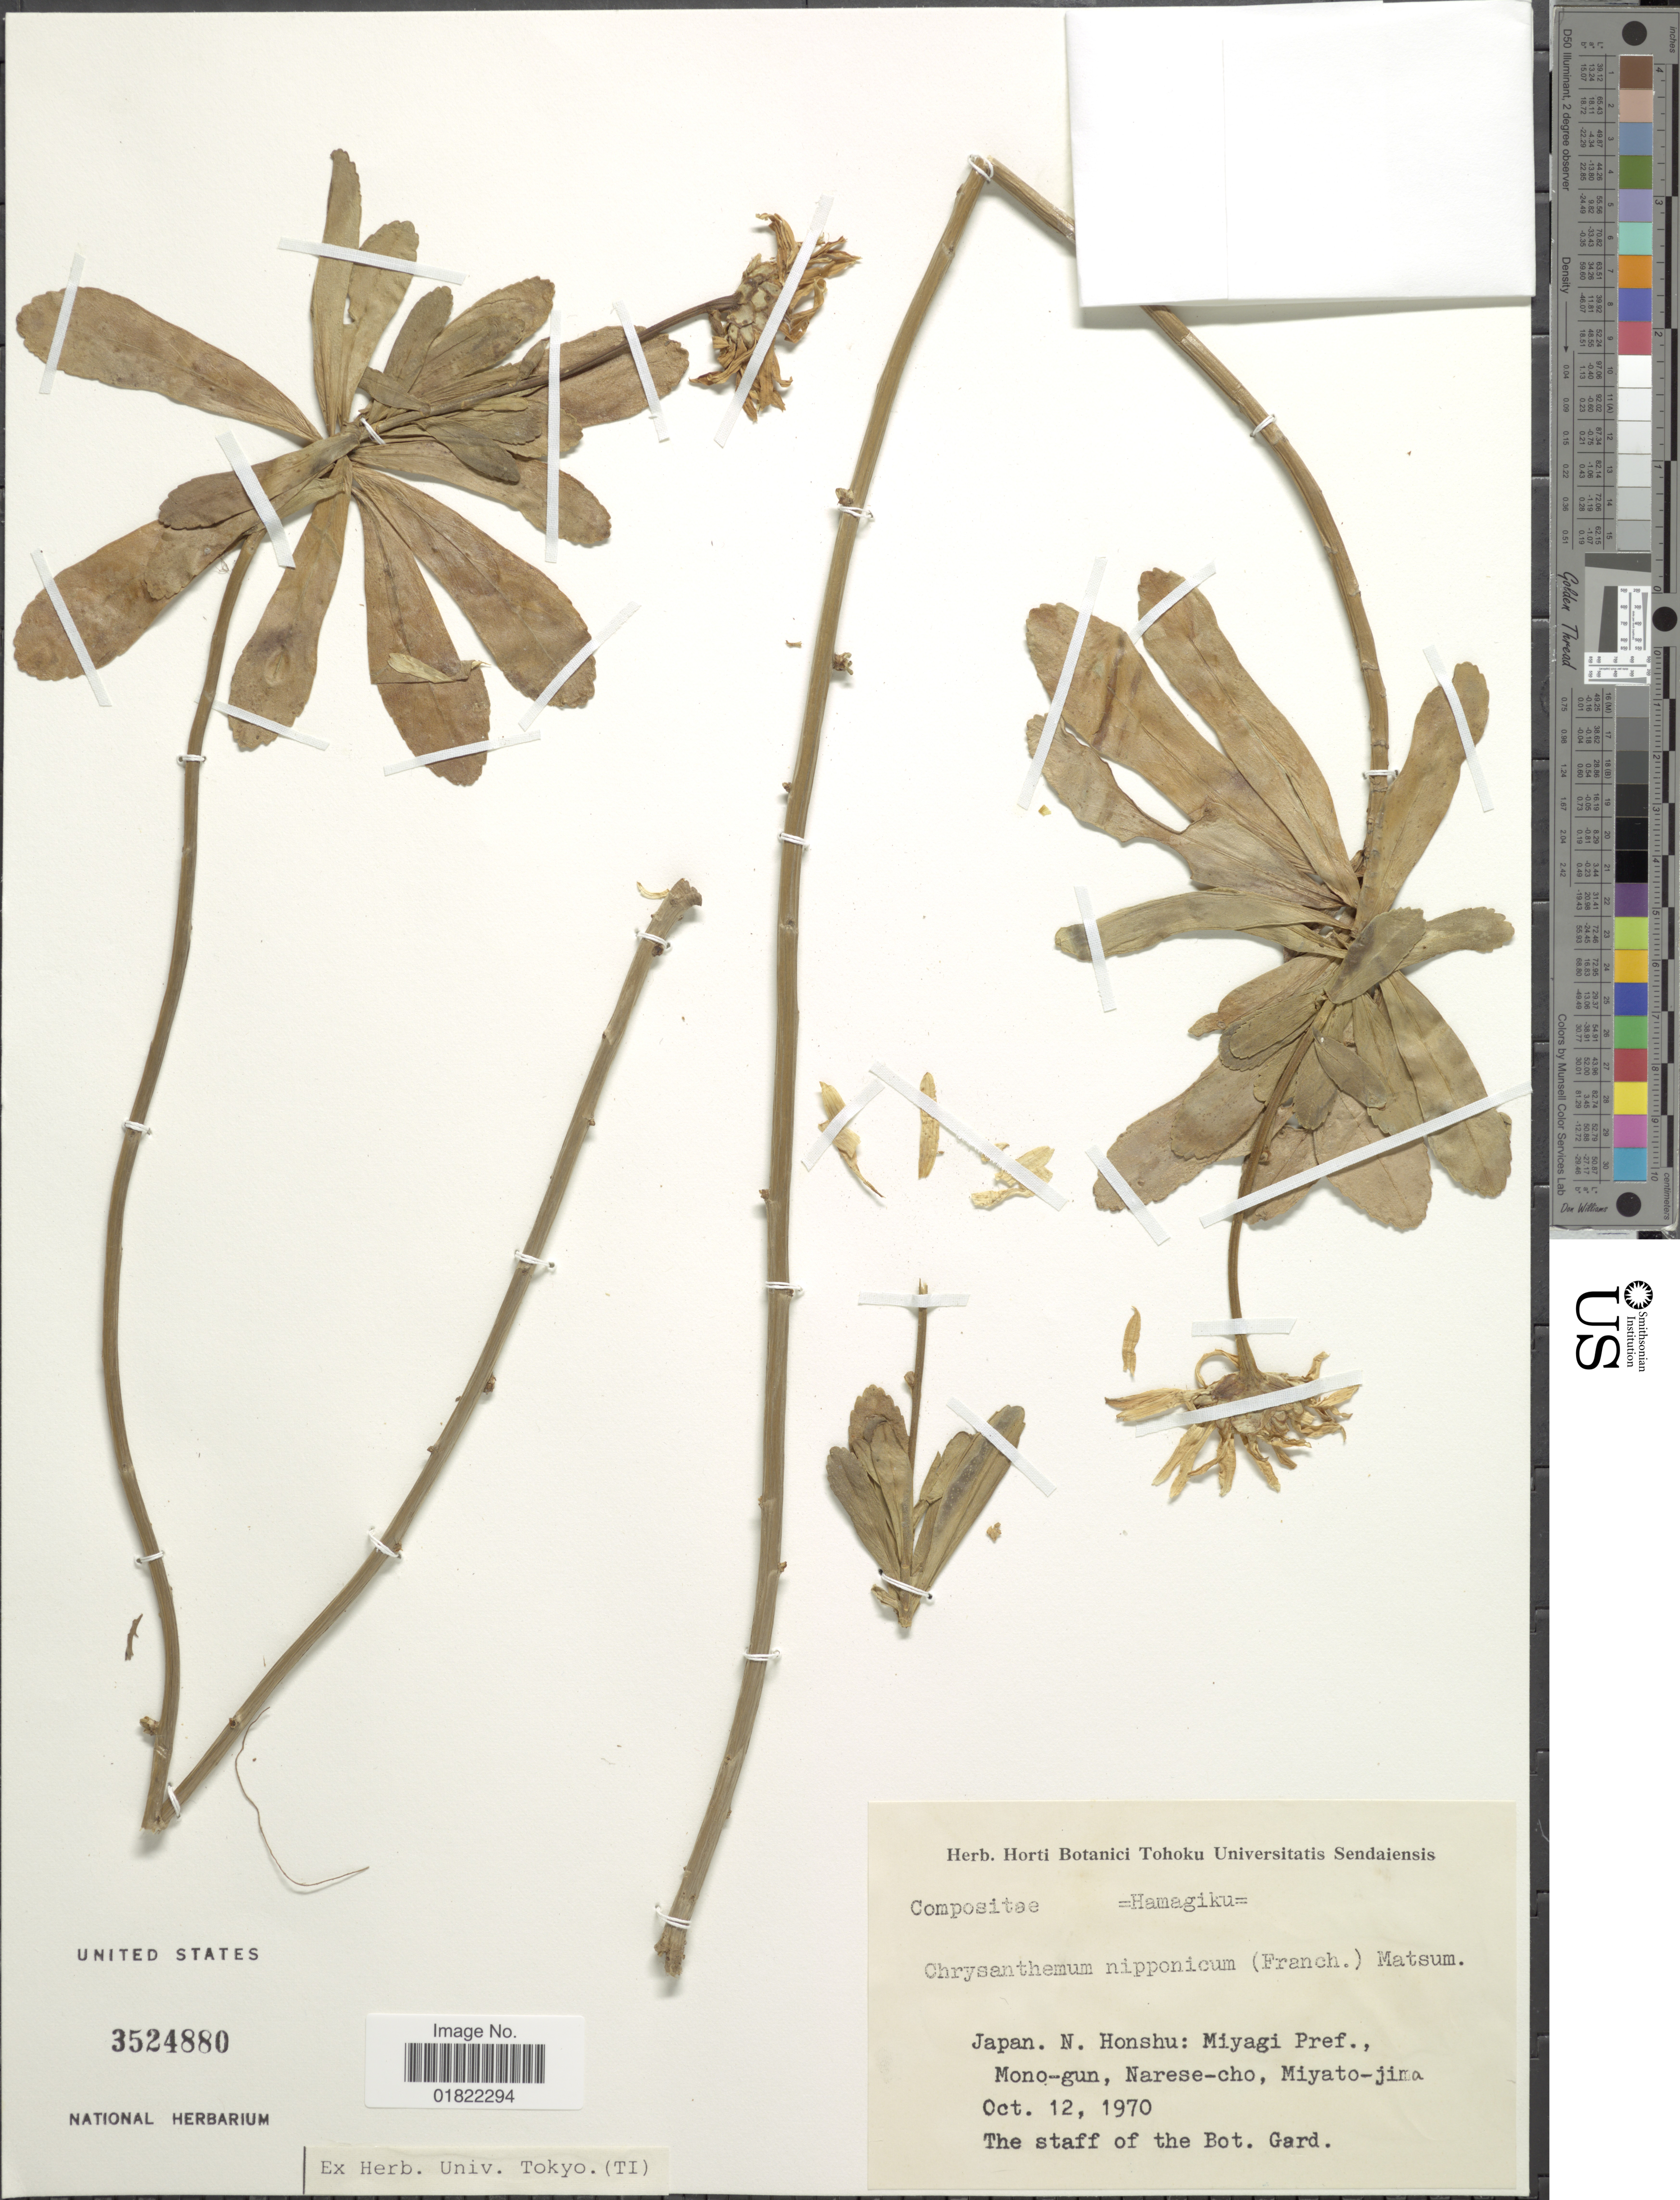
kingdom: Plantae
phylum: Tracheophyta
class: Magnoliopsida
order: Asterales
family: Asteraceae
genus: Chrysanthemum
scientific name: Chrysanthemum nipponicum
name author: (Franch.) Matsum.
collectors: Botanical Garden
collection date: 1970-10-12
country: Japan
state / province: Miyagi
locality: Japan, N. Honshu: Miyagi Pref., Mono-gun, Narese-cho, Miyato-jira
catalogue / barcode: US 3524880